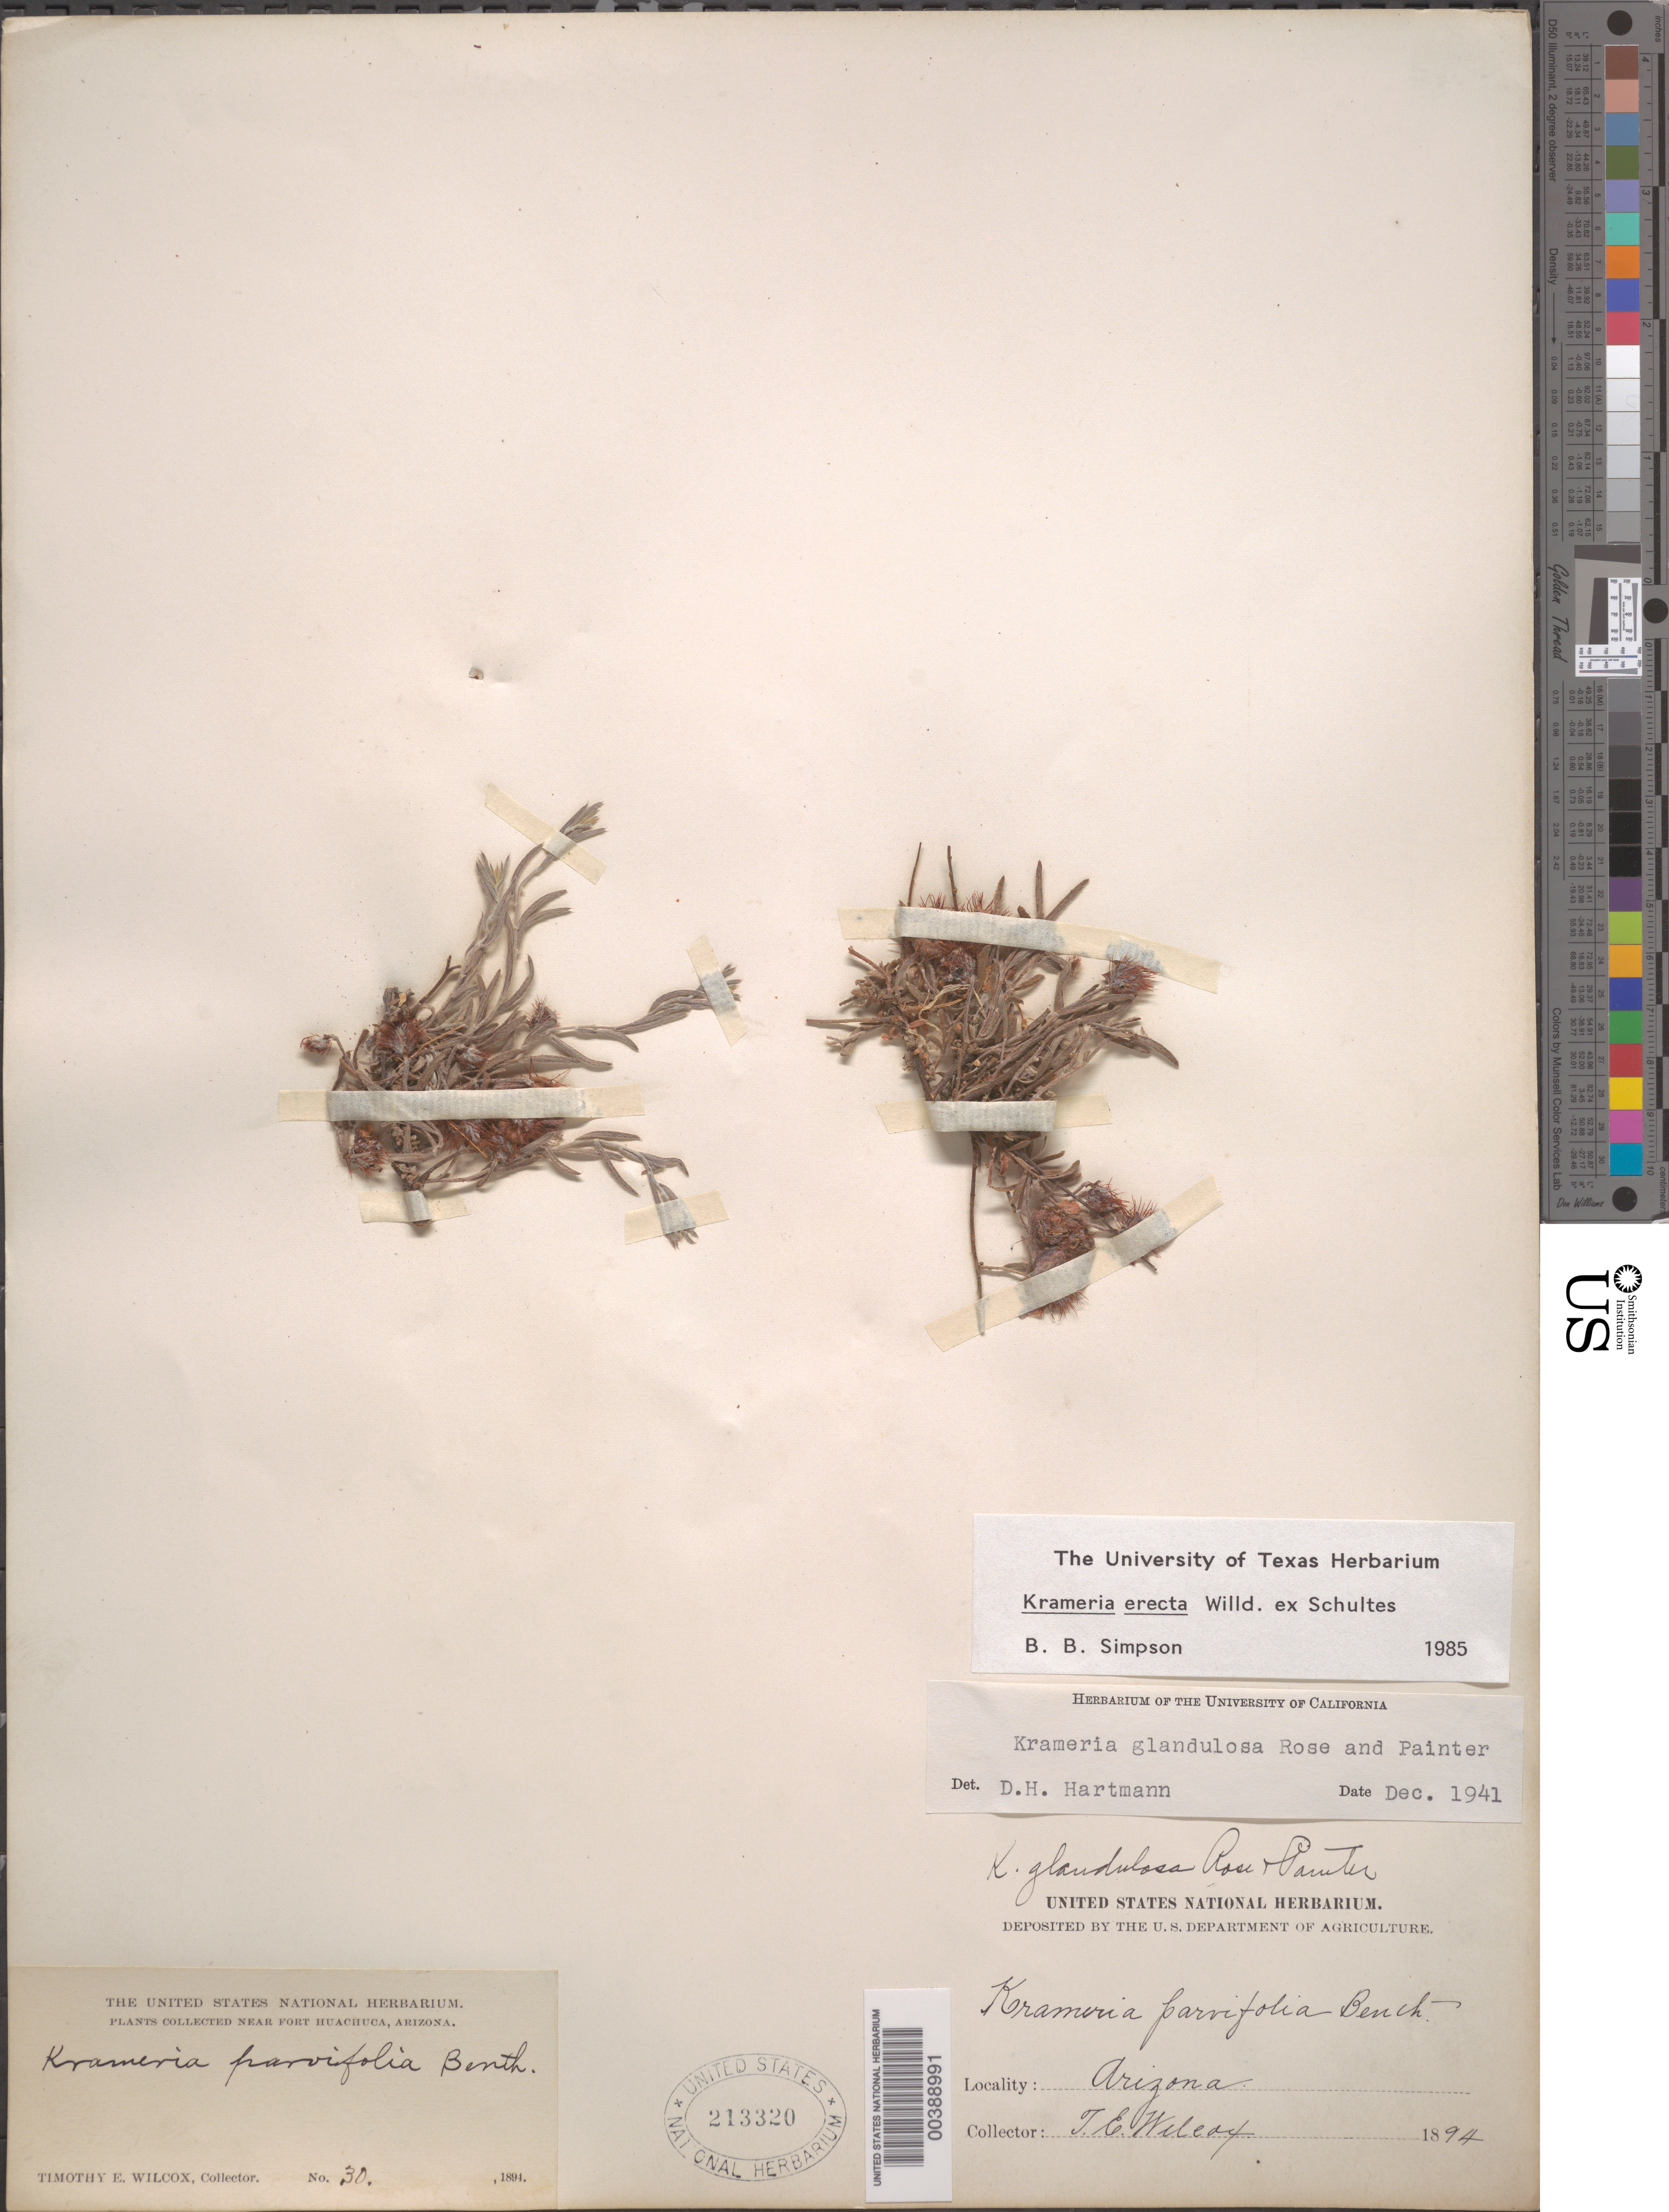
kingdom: Plantae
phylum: Tracheophyta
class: Magnoliopsida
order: Zygophyllales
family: Krameriaceae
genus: Krameria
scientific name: Krameria glandulosa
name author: Rose & J.H. Painter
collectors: T. E. Wilcox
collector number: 30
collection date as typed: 1984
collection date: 1984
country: United States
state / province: Arizona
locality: Near fort huachuca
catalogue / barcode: US 213320